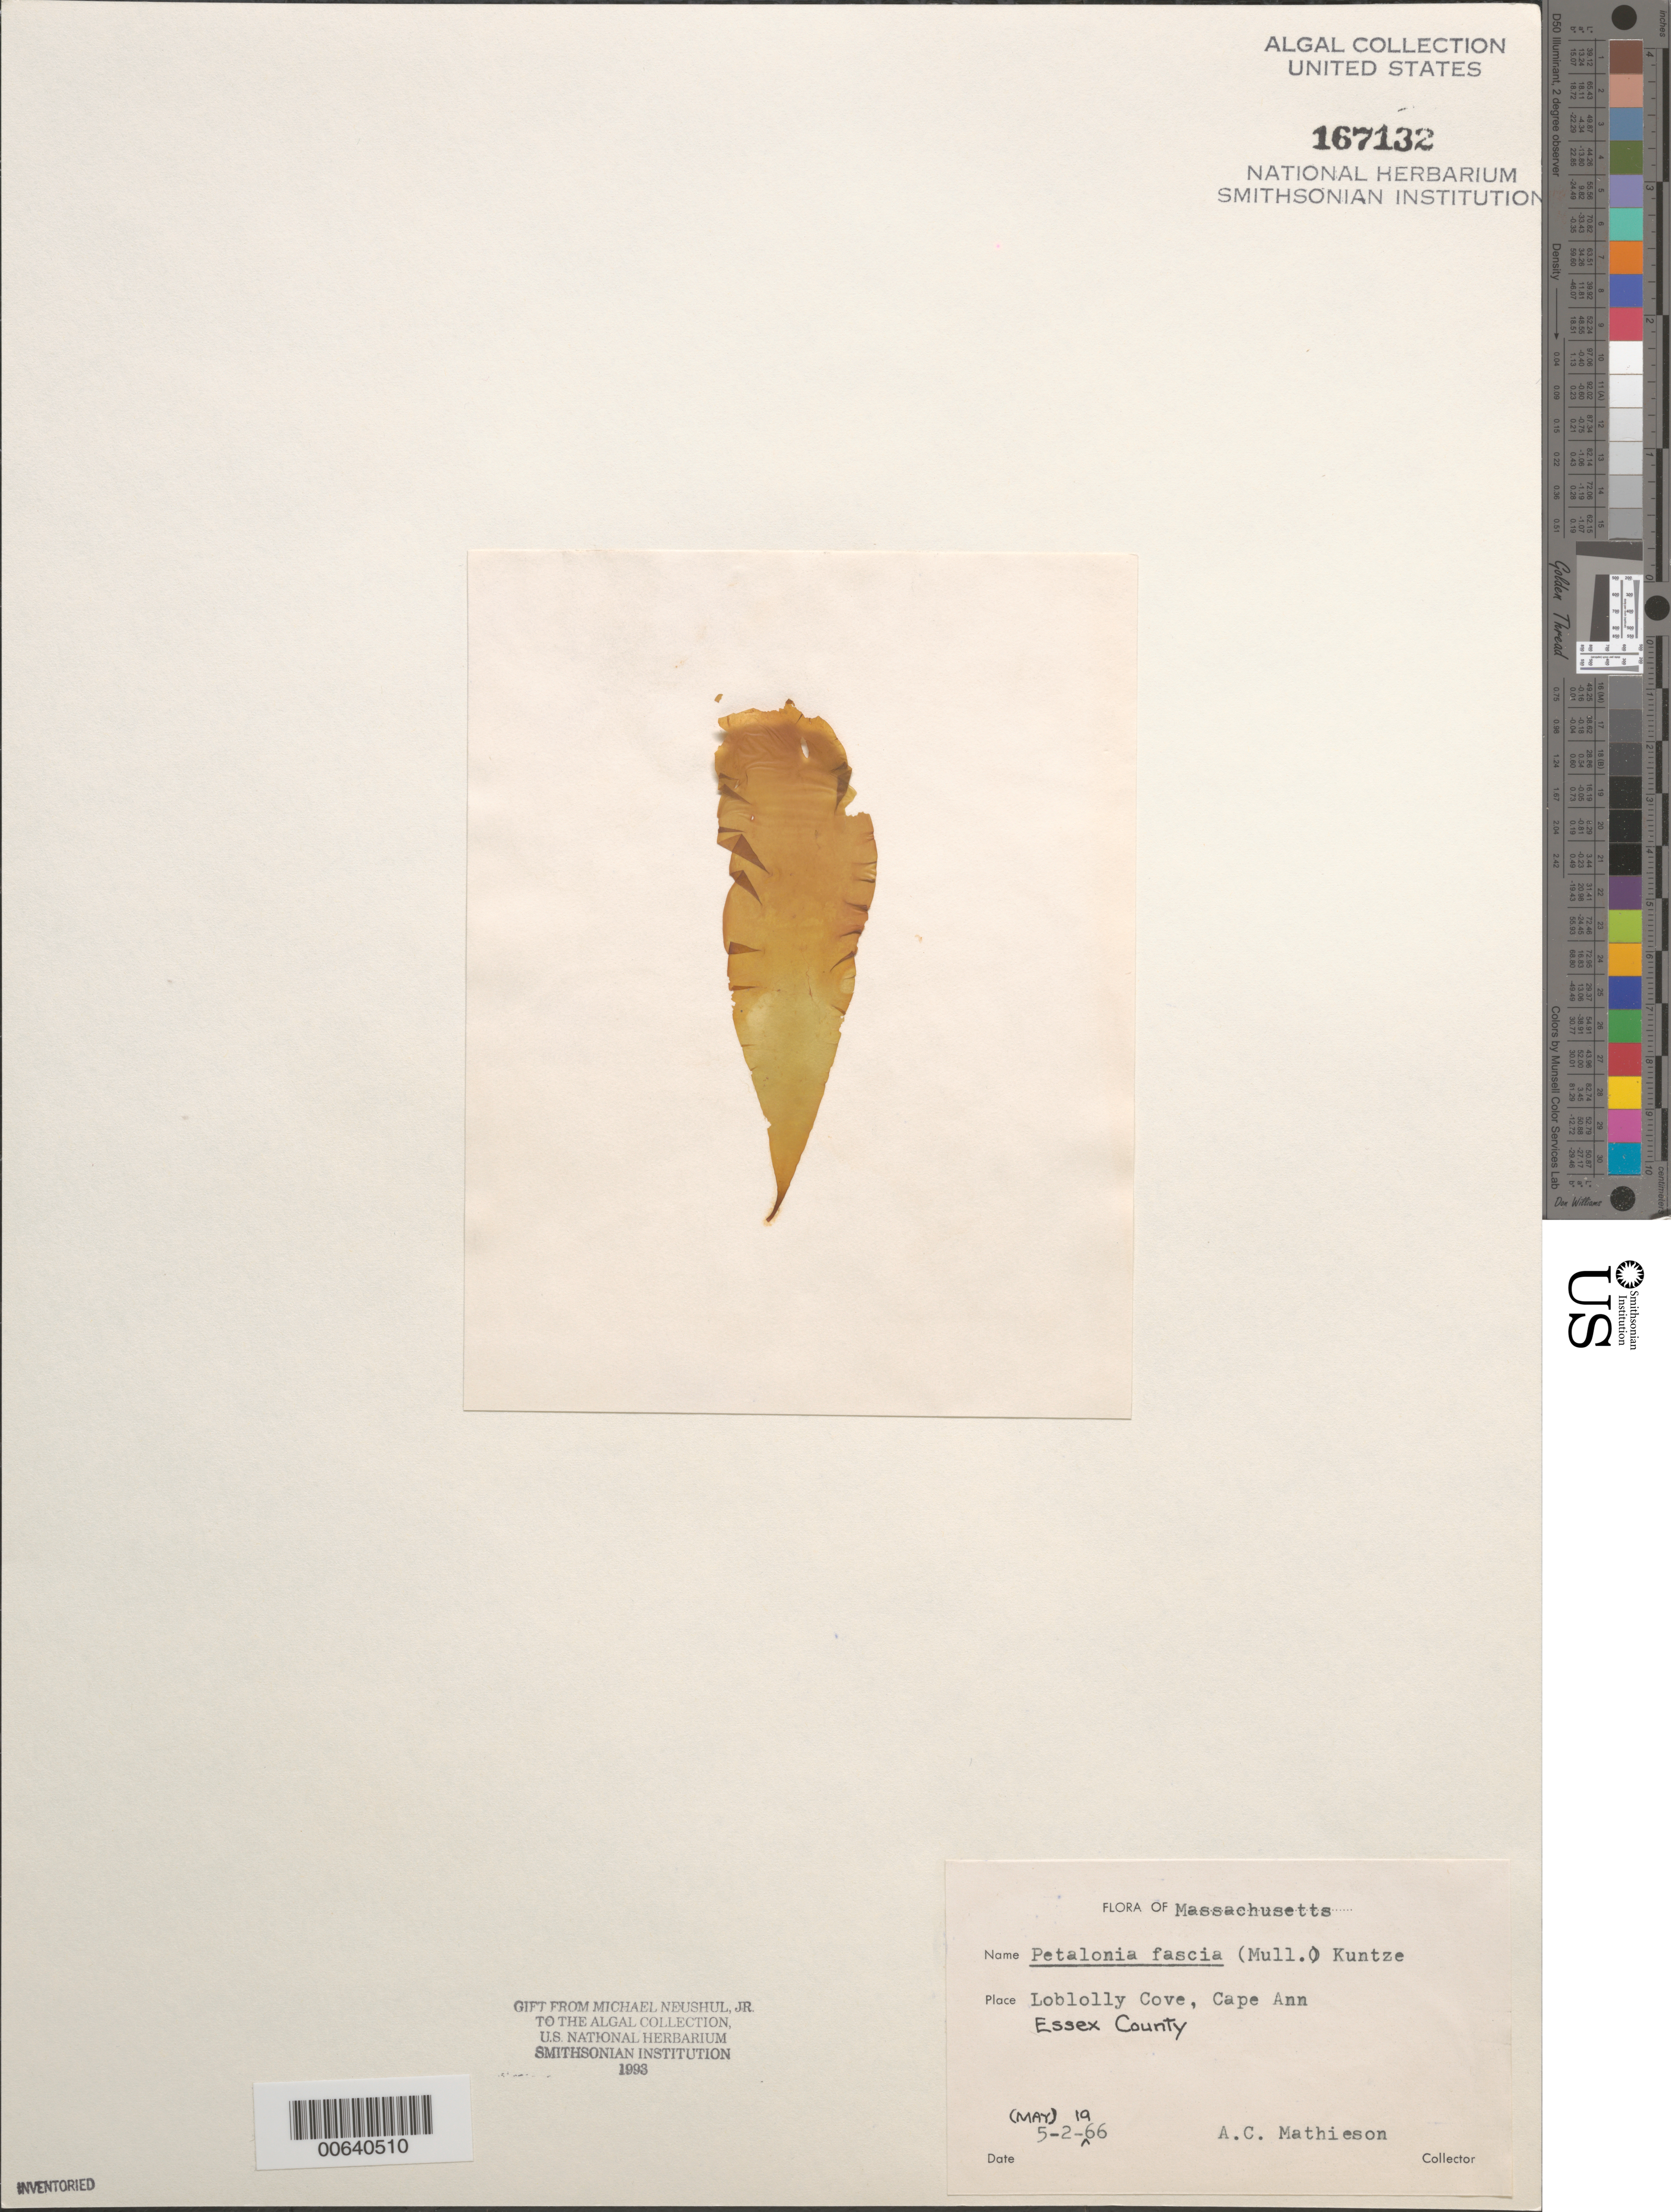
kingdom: Chromista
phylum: Ochrophyta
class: Phaeophyceae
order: Scytosiphonales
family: Scytosiphonaceae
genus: Petalonia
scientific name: Petalonia fascia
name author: (O.F. Müller) Kuntze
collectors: A. C. Mathieson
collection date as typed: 02 May 1966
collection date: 1966-05-02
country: United States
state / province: Massachusetts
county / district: Essex County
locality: Loblolly Cove, Cape Ann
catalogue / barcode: US 167132